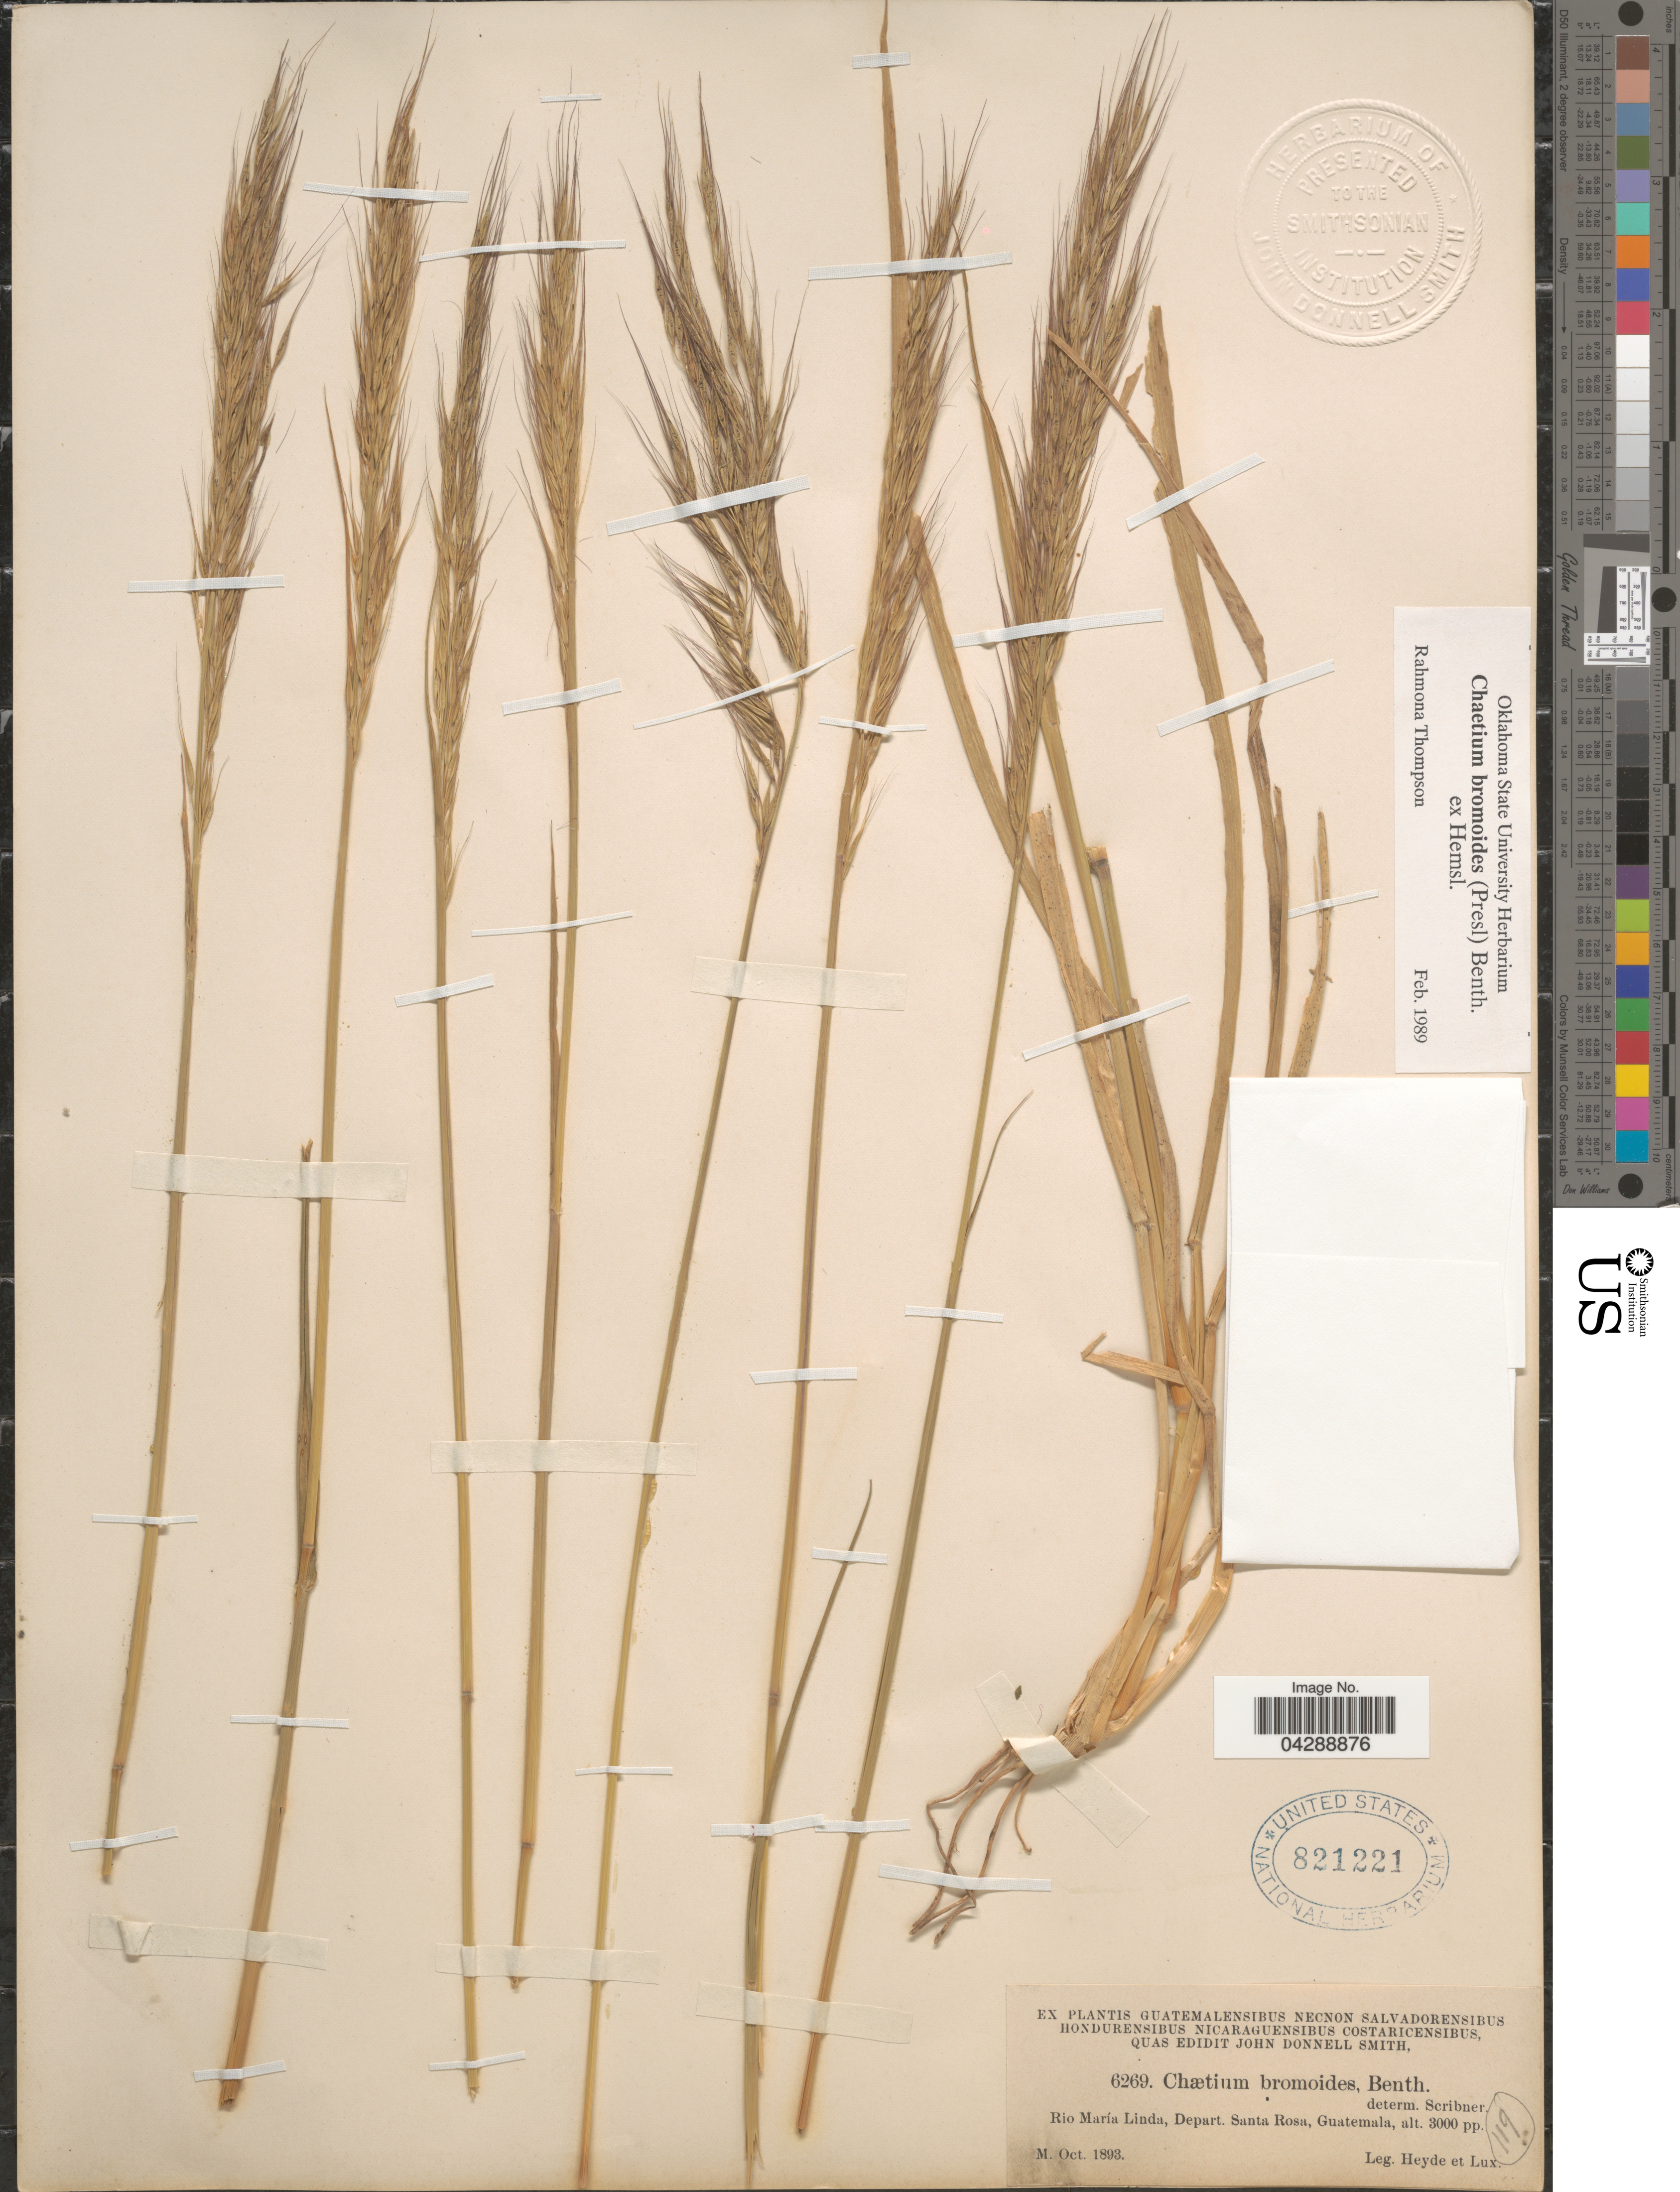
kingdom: Plantae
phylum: Tracheophyta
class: Liliopsida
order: Poales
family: Poaceae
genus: Chaetium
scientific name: Chaetium bromoides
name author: (J. Presl) Benth. ex Hemsl.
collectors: Heyde & Lux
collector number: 6269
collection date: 1893-10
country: Guatemala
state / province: Santa Rosa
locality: Rio María Linda, Depart. Santa Rosa.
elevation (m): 914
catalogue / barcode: US 821221